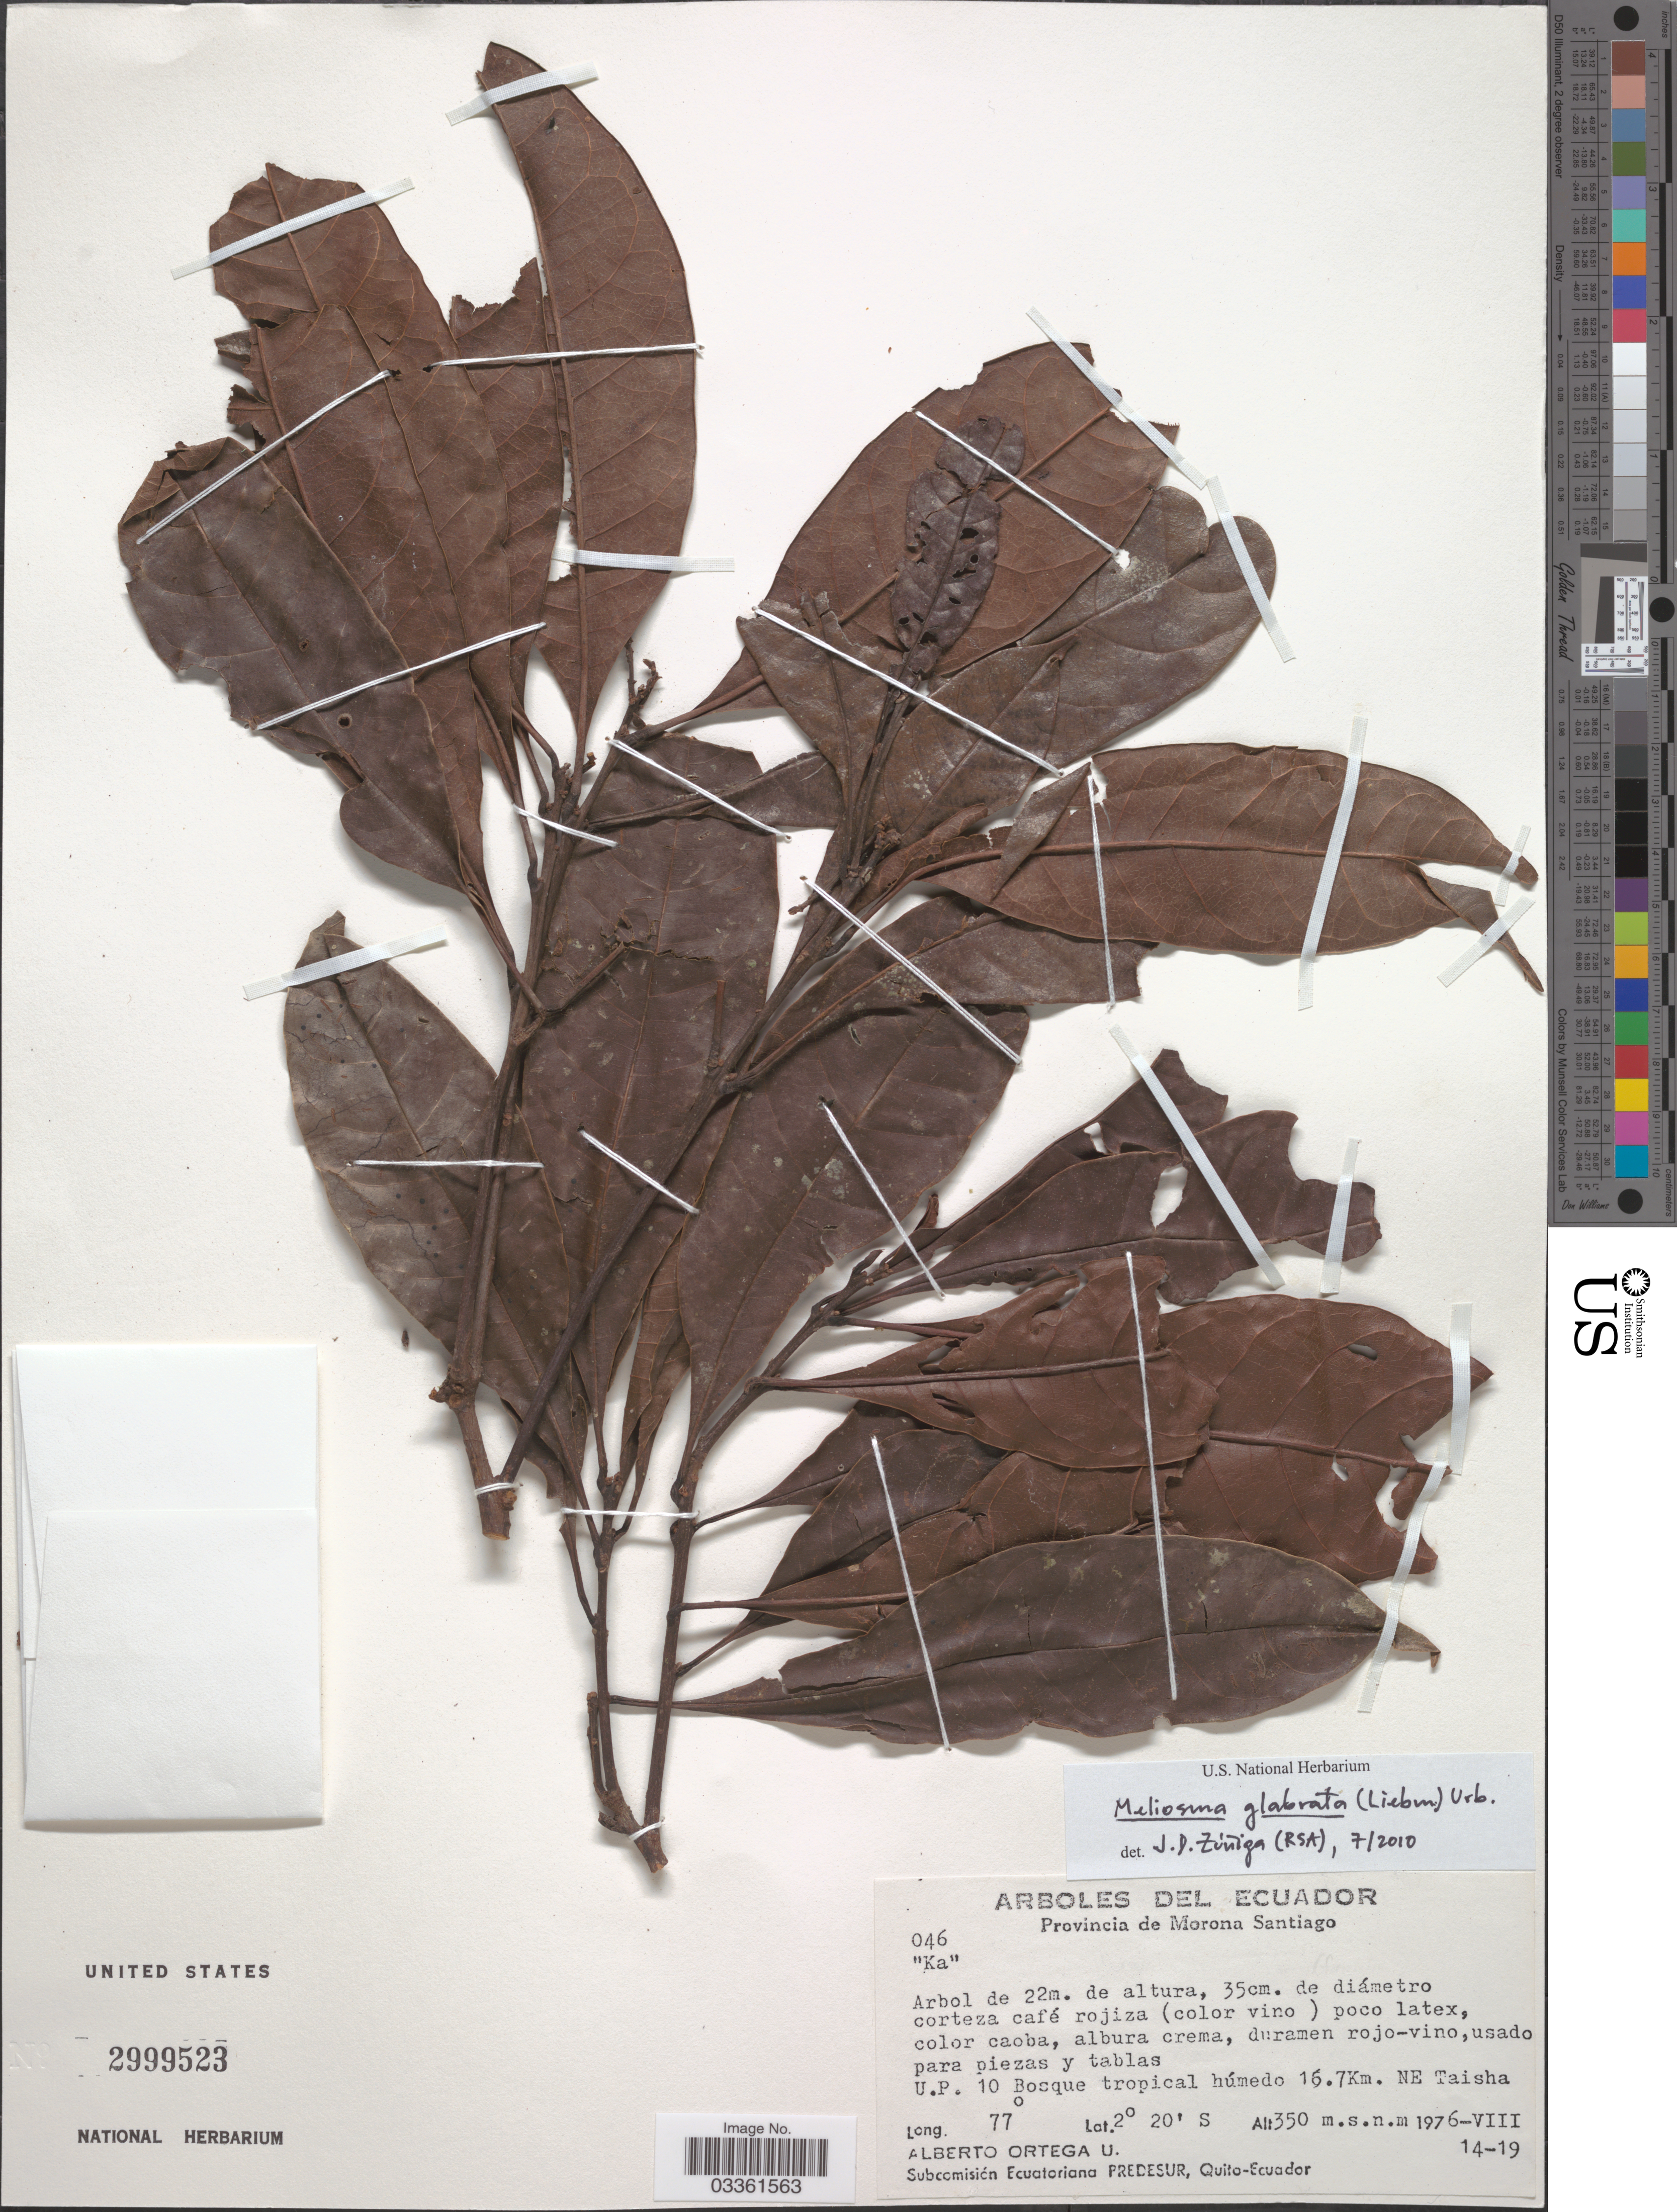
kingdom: Plantae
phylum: Tracheophyta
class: Magnoliopsida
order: Proteales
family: Sabiaceae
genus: Meliosma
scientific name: Meliosma glabrata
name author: (Liebm.) Urb.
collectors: A. T. Ortega U.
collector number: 046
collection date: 1976-08-14/1976-08-19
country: Ecuador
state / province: Morona-Santiago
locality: U.P. 10 Bosque tropical húmedo 16.7Km. NE Taisha.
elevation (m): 350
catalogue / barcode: US 2999523